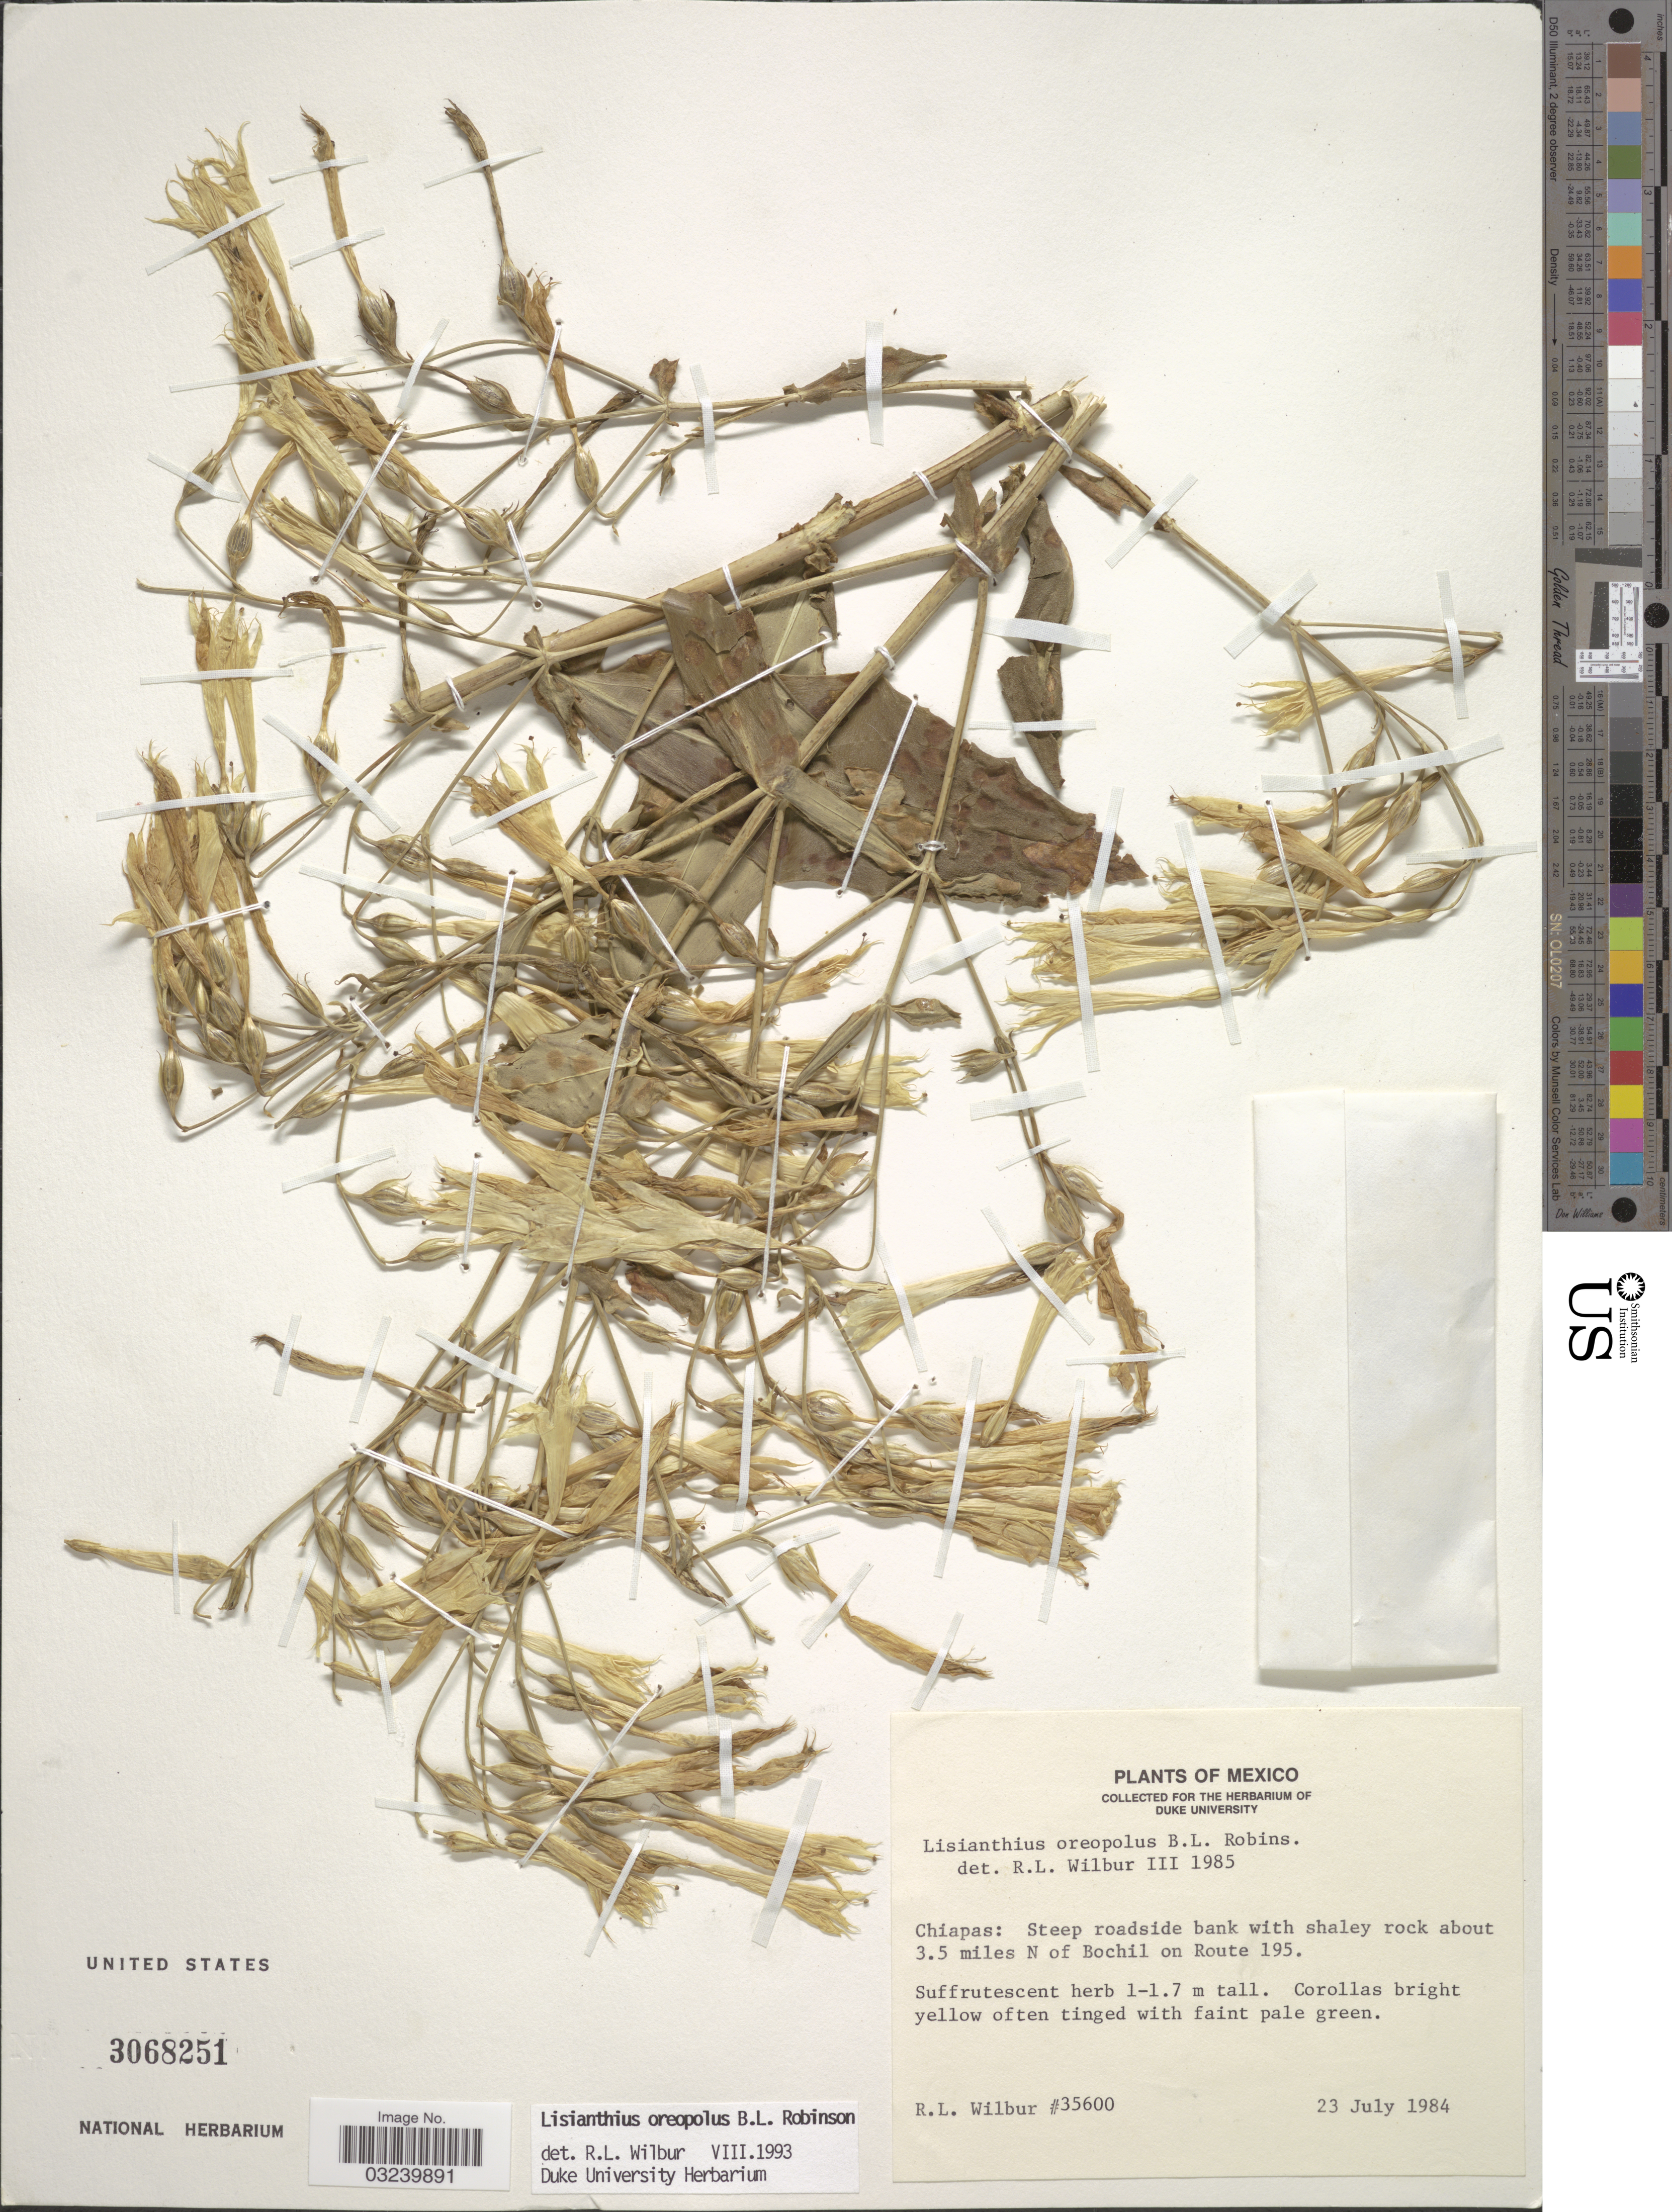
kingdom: Plantae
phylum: Tracheophyta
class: Magnoliopsida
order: Gentianales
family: Gentianaceae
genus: Lisianthius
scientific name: Lisianthius oreopolus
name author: B.L. Rob.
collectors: R. L. Wilbur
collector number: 35600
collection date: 1984-07-23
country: Mexico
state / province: Chiapas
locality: Steep roadside bank with shaley rock about 3.5 miles N of Bochil on Route 195.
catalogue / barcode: US 3068251